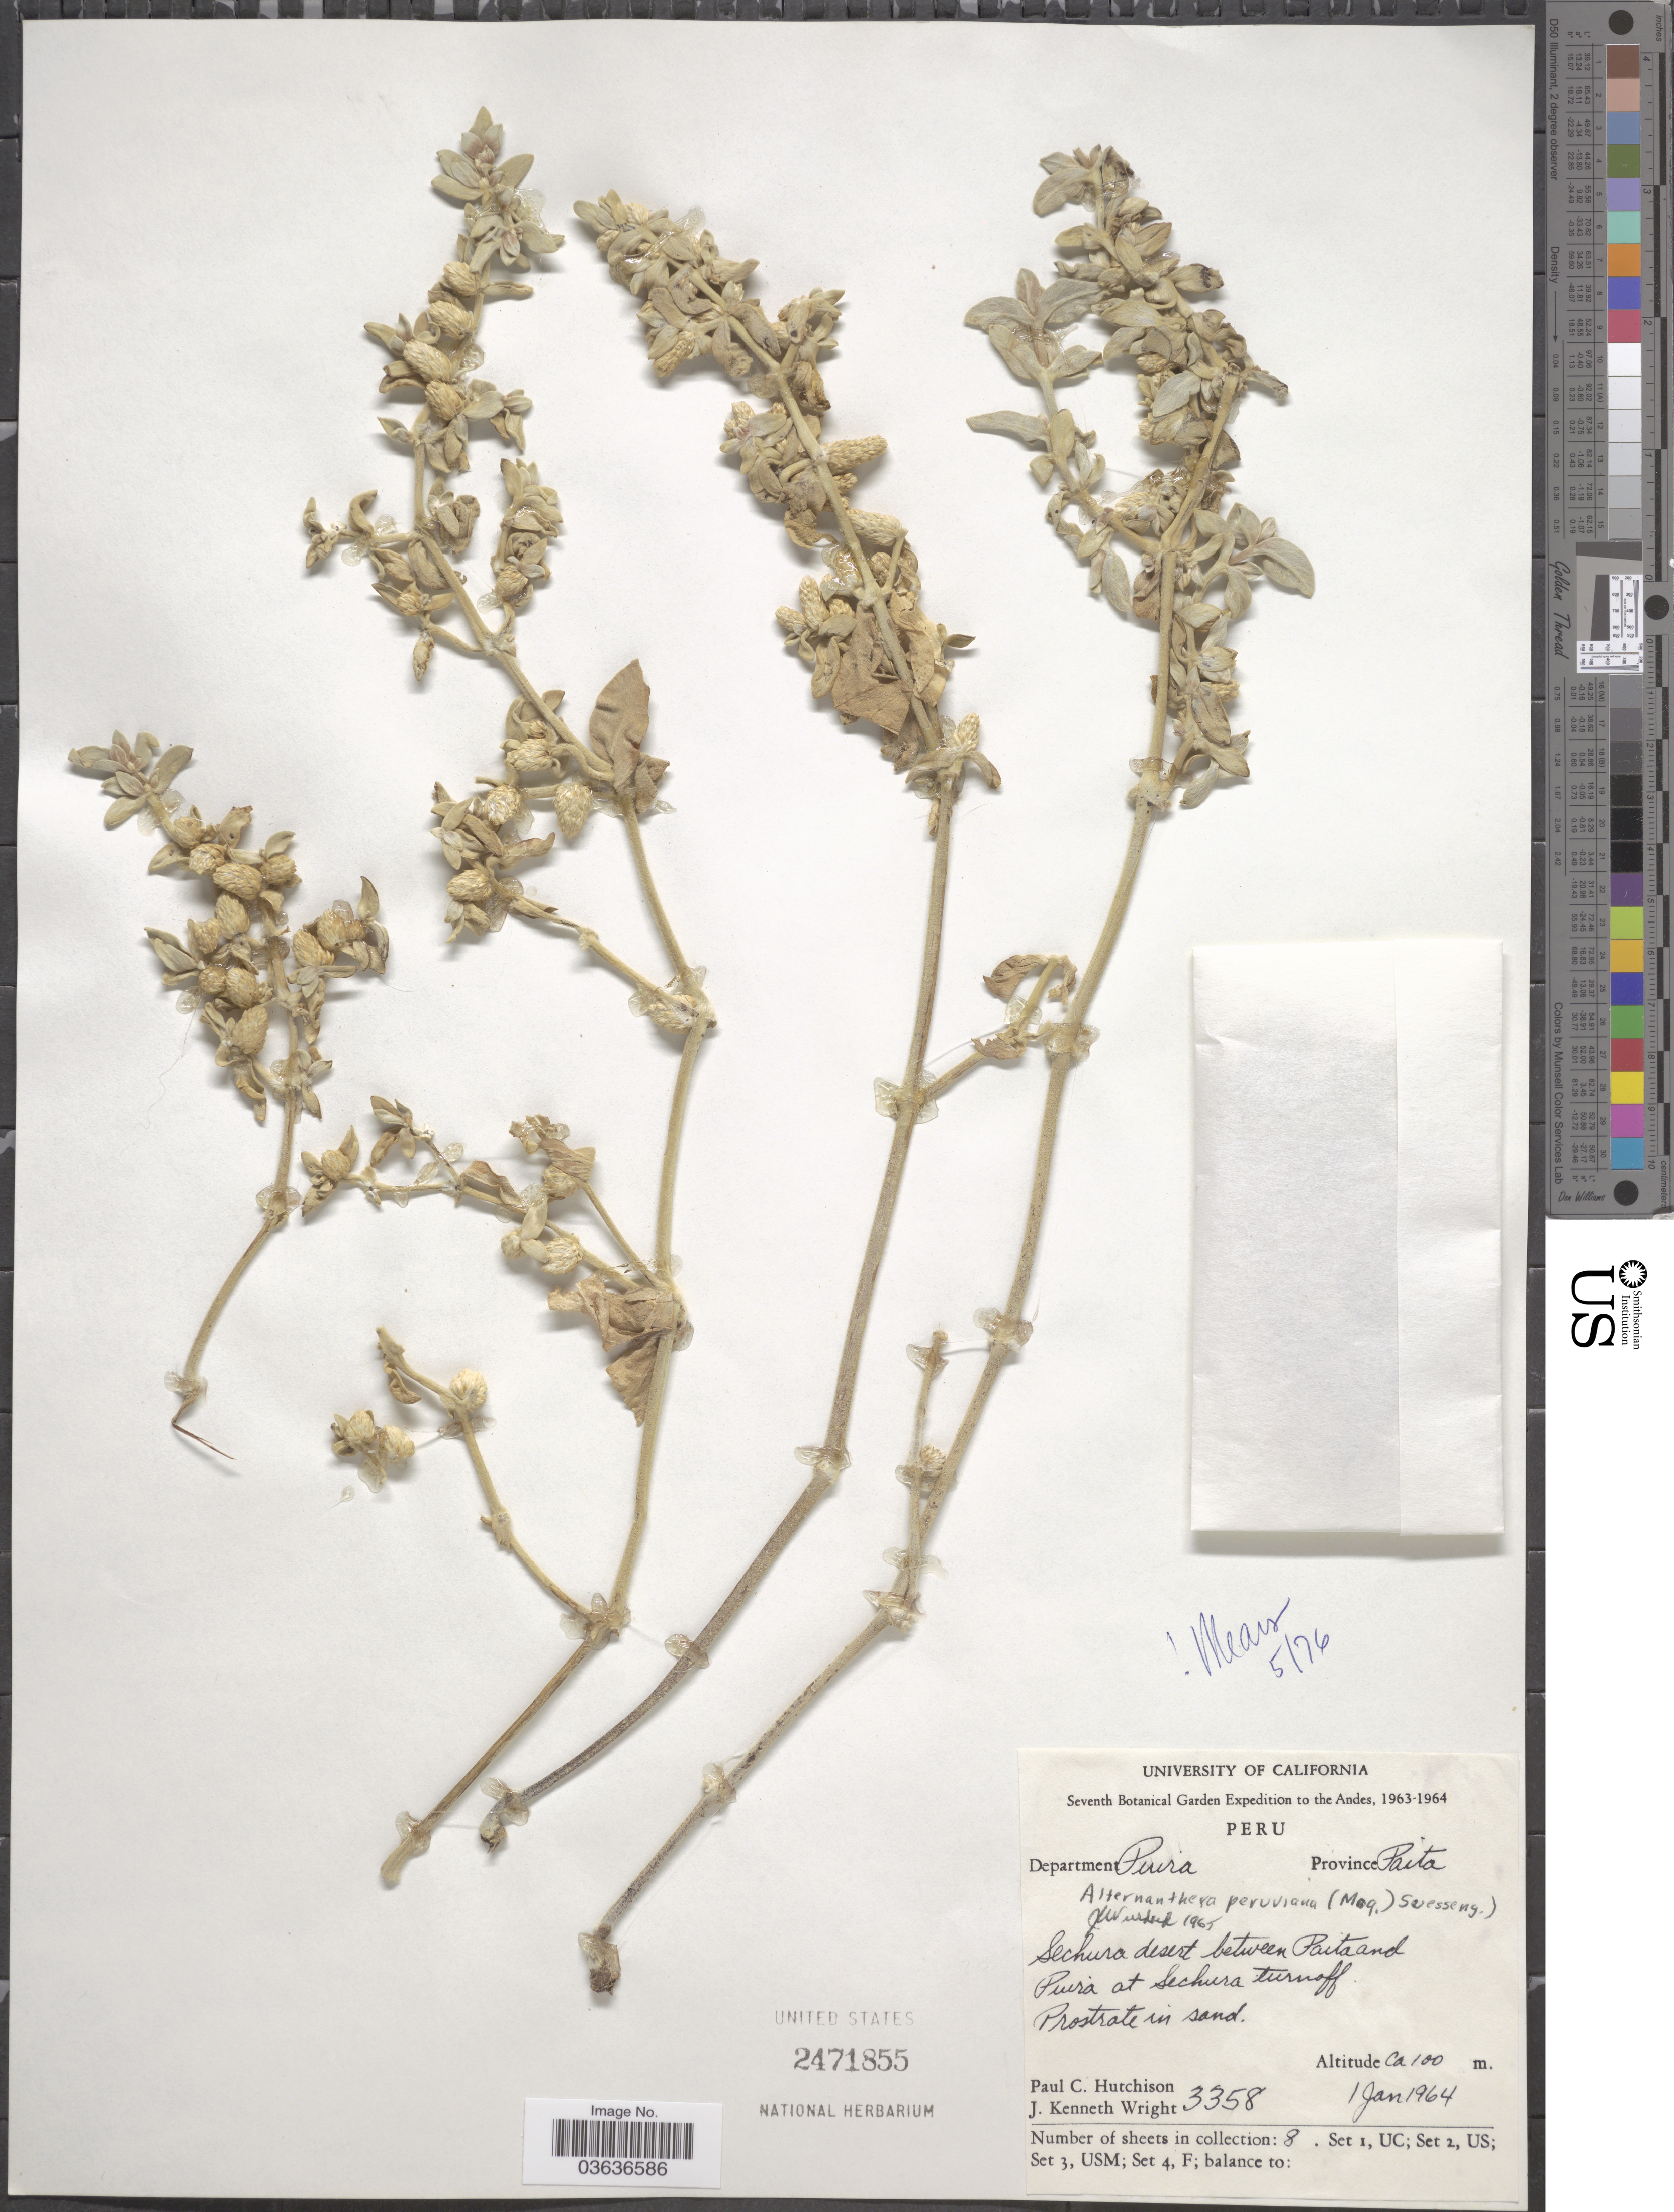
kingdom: Plantae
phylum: Tracheophyta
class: Magnoliopsida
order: Caryophyllales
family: Amaranthaceae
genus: Alternanthera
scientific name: Alternanthera peruviana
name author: (Moq.) Suess.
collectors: P. C. Hutchison & J. K. Wright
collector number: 3358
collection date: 1964-01-01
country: Peru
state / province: Piura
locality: Andes. Department Piura. Province Paita. Sechura desert between Paita and Piura at Sechura turnoff.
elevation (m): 100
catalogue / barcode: US 2471855